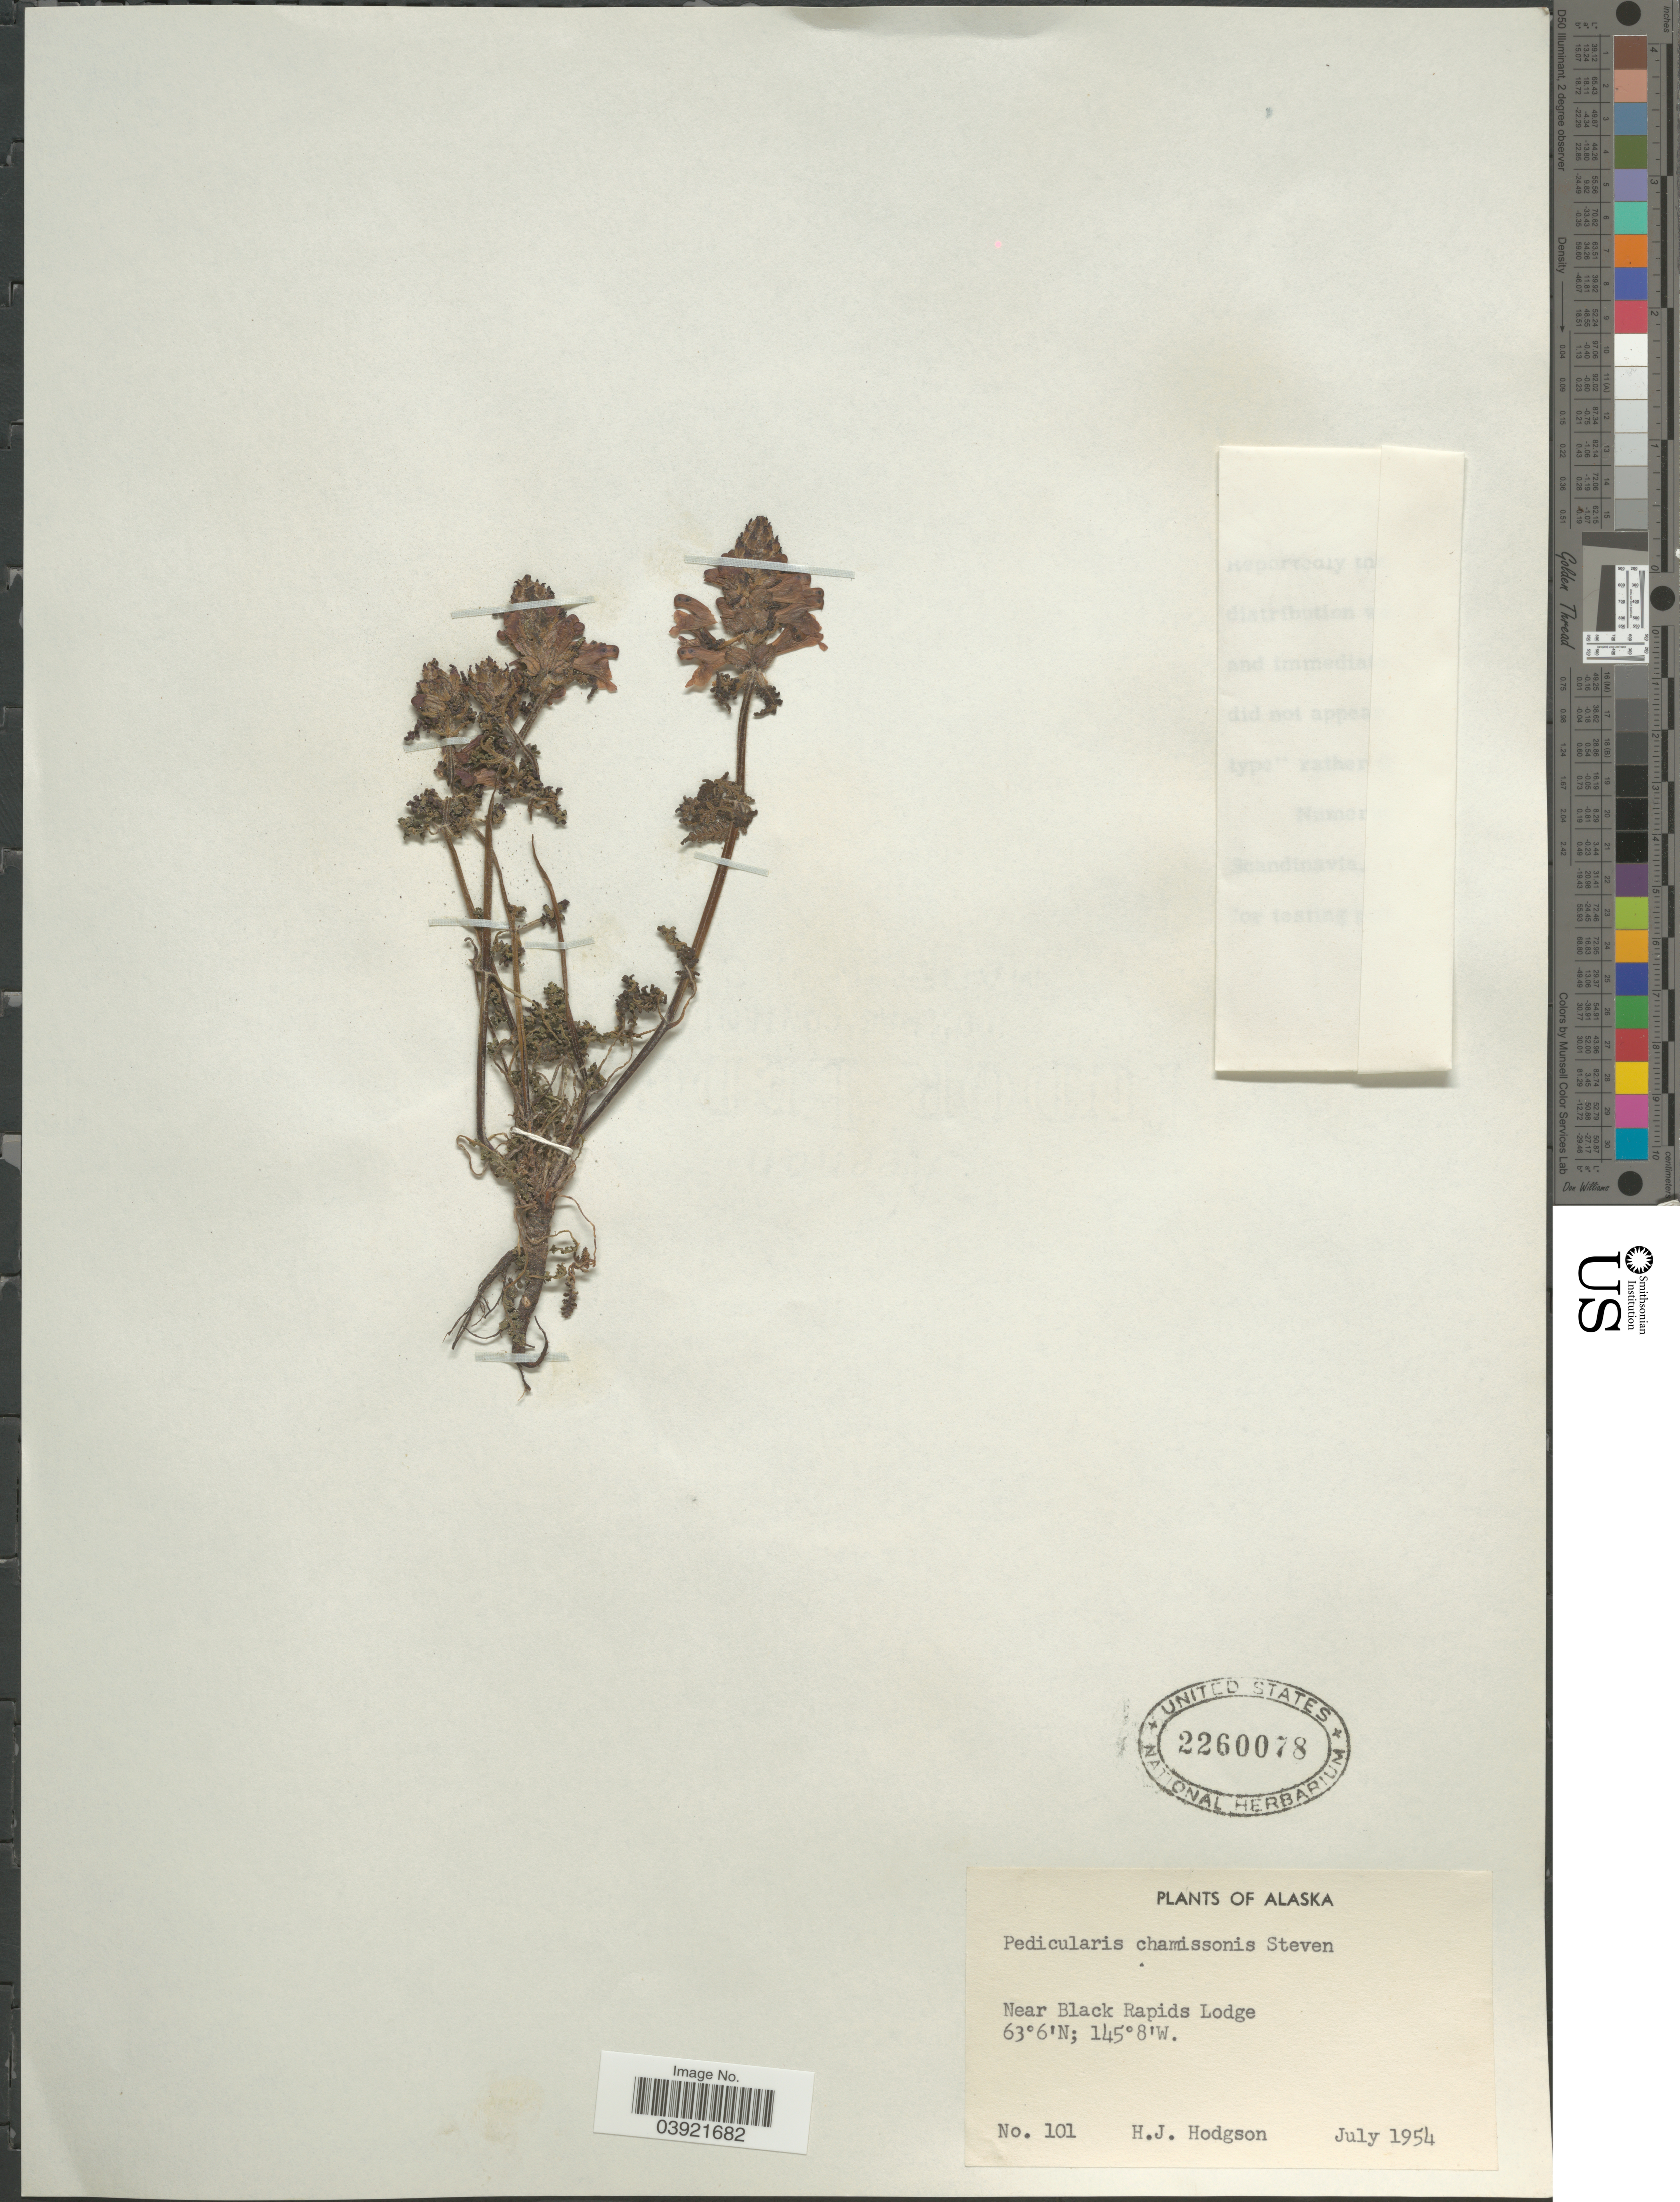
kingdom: Plantae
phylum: Tracheophyta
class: Magnoliopsida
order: Lamiales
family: Orobanchaceae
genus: Pedicularis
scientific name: Pedicularis chamissonis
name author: Steven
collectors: H. J. Hodgson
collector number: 101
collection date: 1954-07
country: United States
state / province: Alaska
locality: Near Black Rapids Lodge.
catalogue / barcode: US 2260078